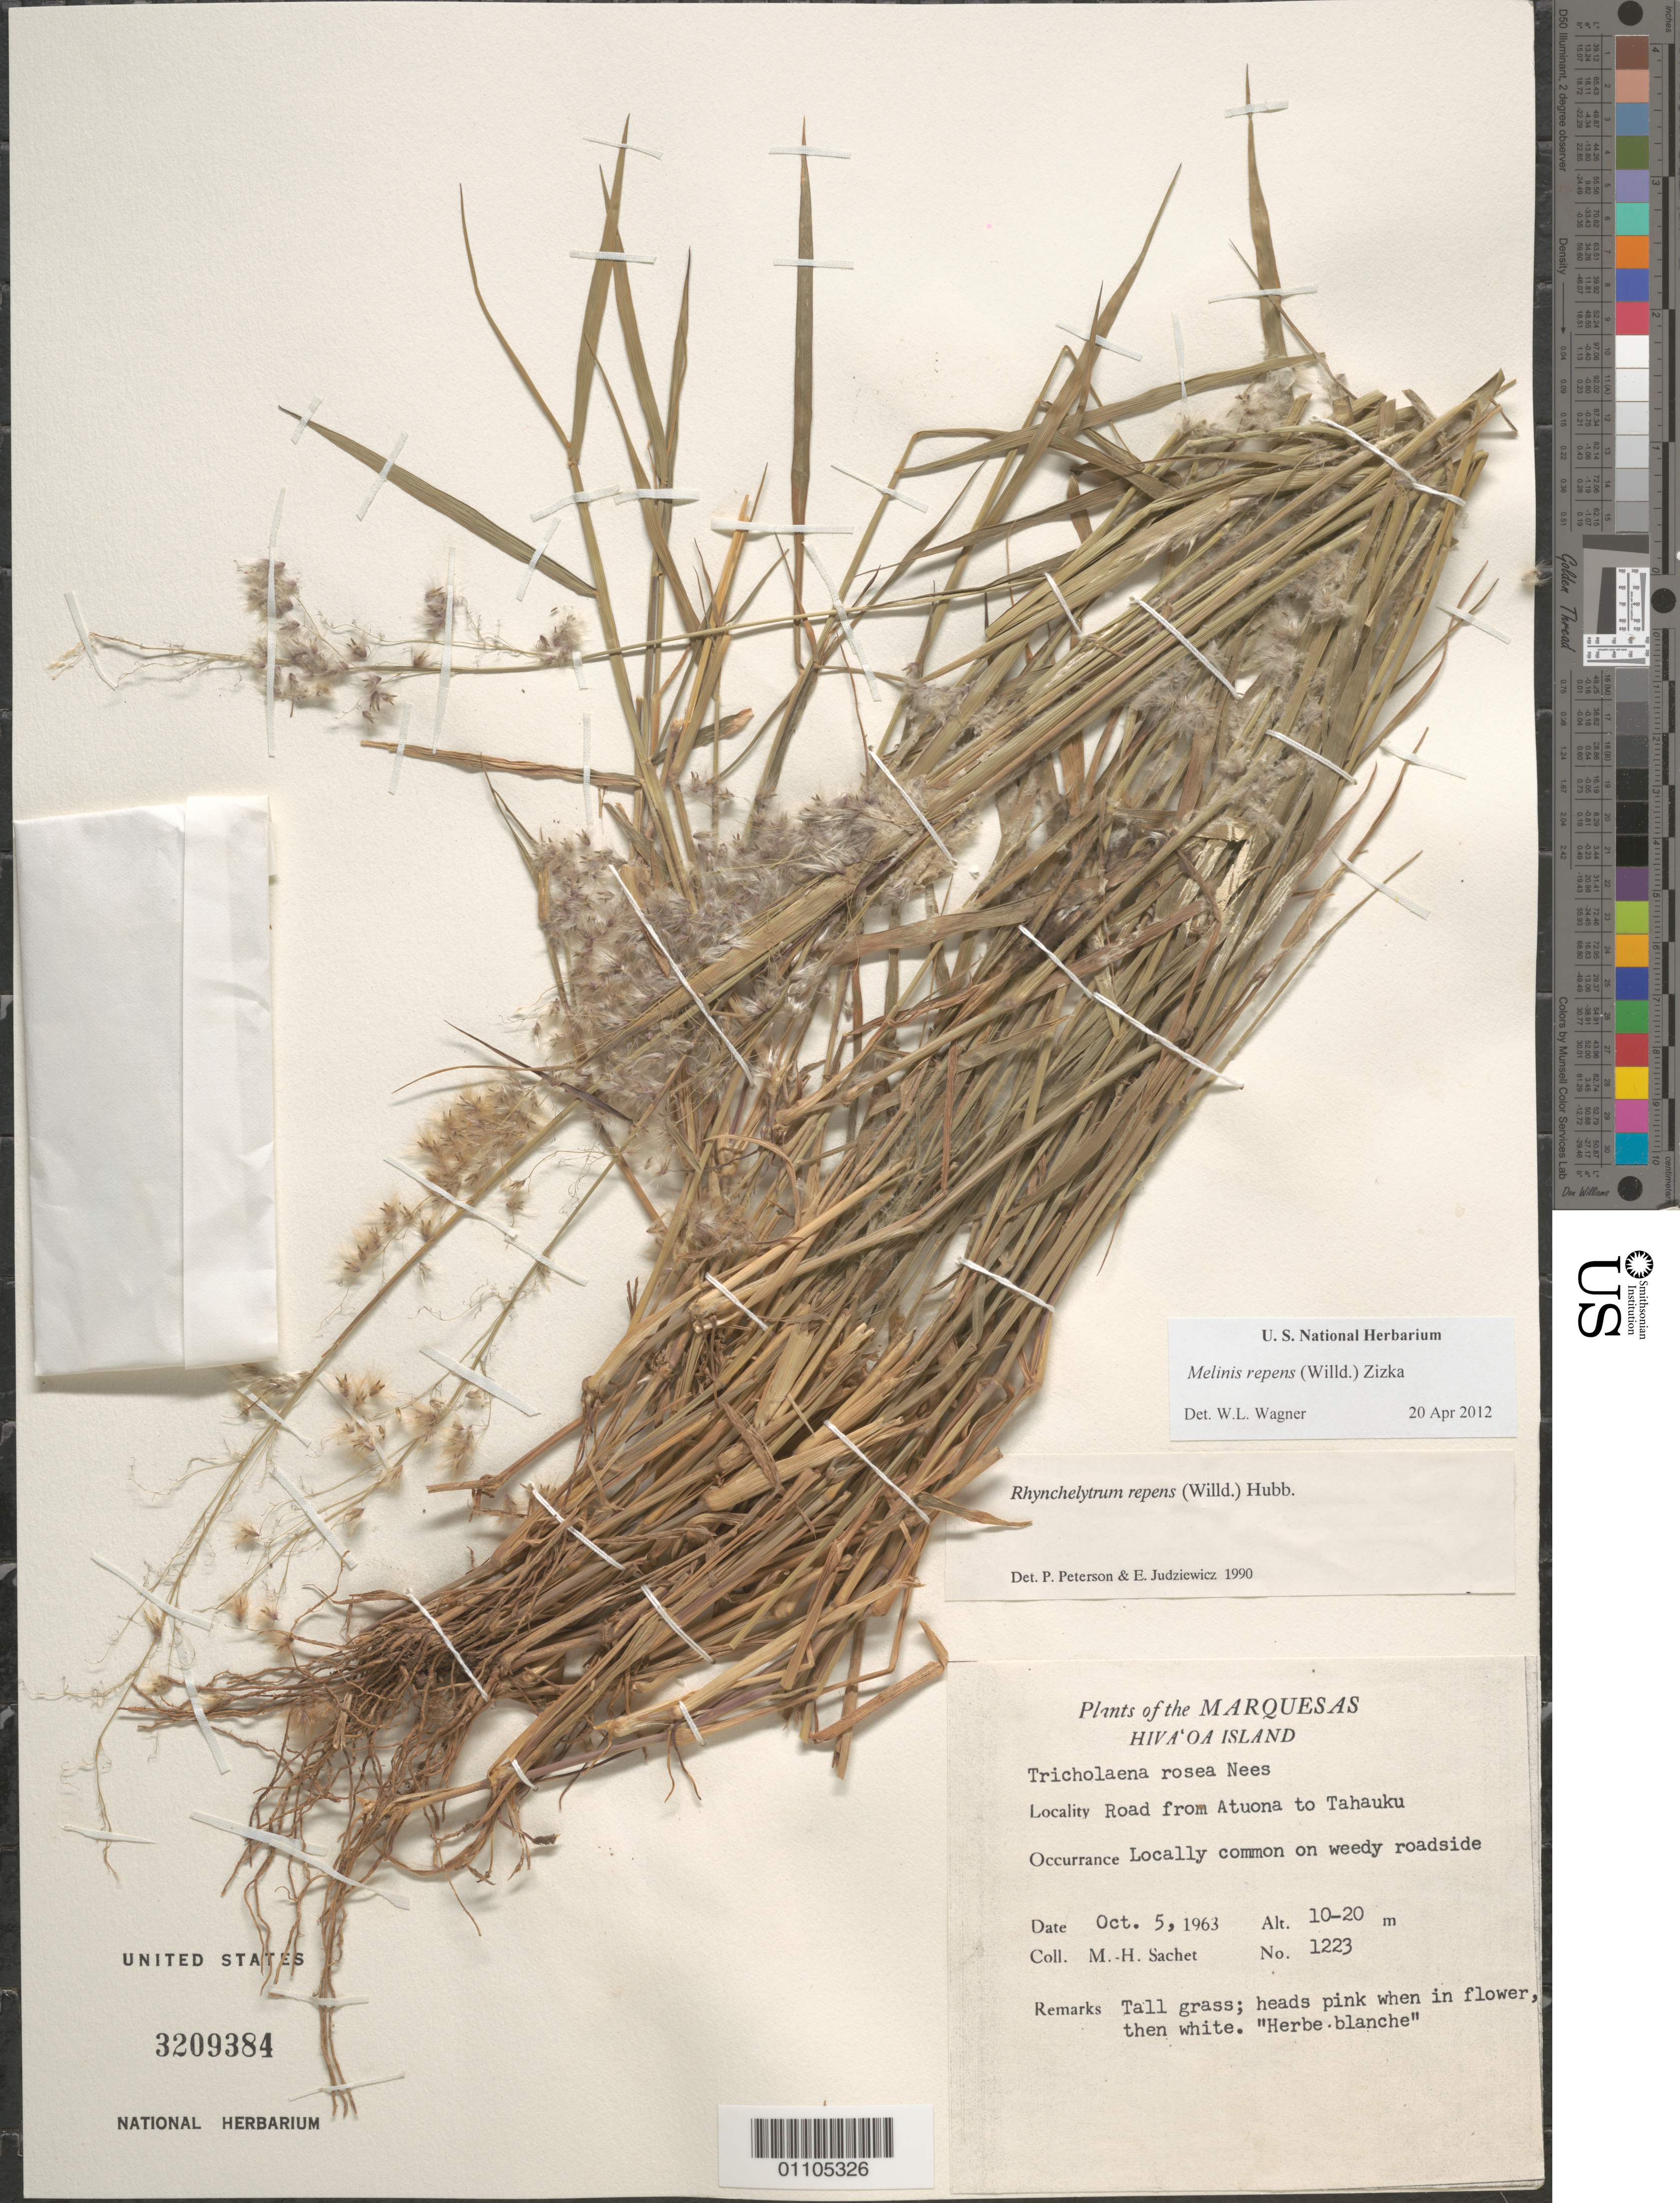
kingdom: Plantae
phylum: Tracheophyta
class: Liliopsida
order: Poales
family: Poaceae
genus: Melinis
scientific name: Melinis repens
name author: (Willd.) Zizka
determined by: Peterson, P. M.; Judziewicz, E. J.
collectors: M.-H. Sachet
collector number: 1223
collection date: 1963-10-05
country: French Polynesia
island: Hiva Oa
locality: road from Atuona to Tahauku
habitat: locally common on weedy roadside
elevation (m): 10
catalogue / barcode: US 3209384